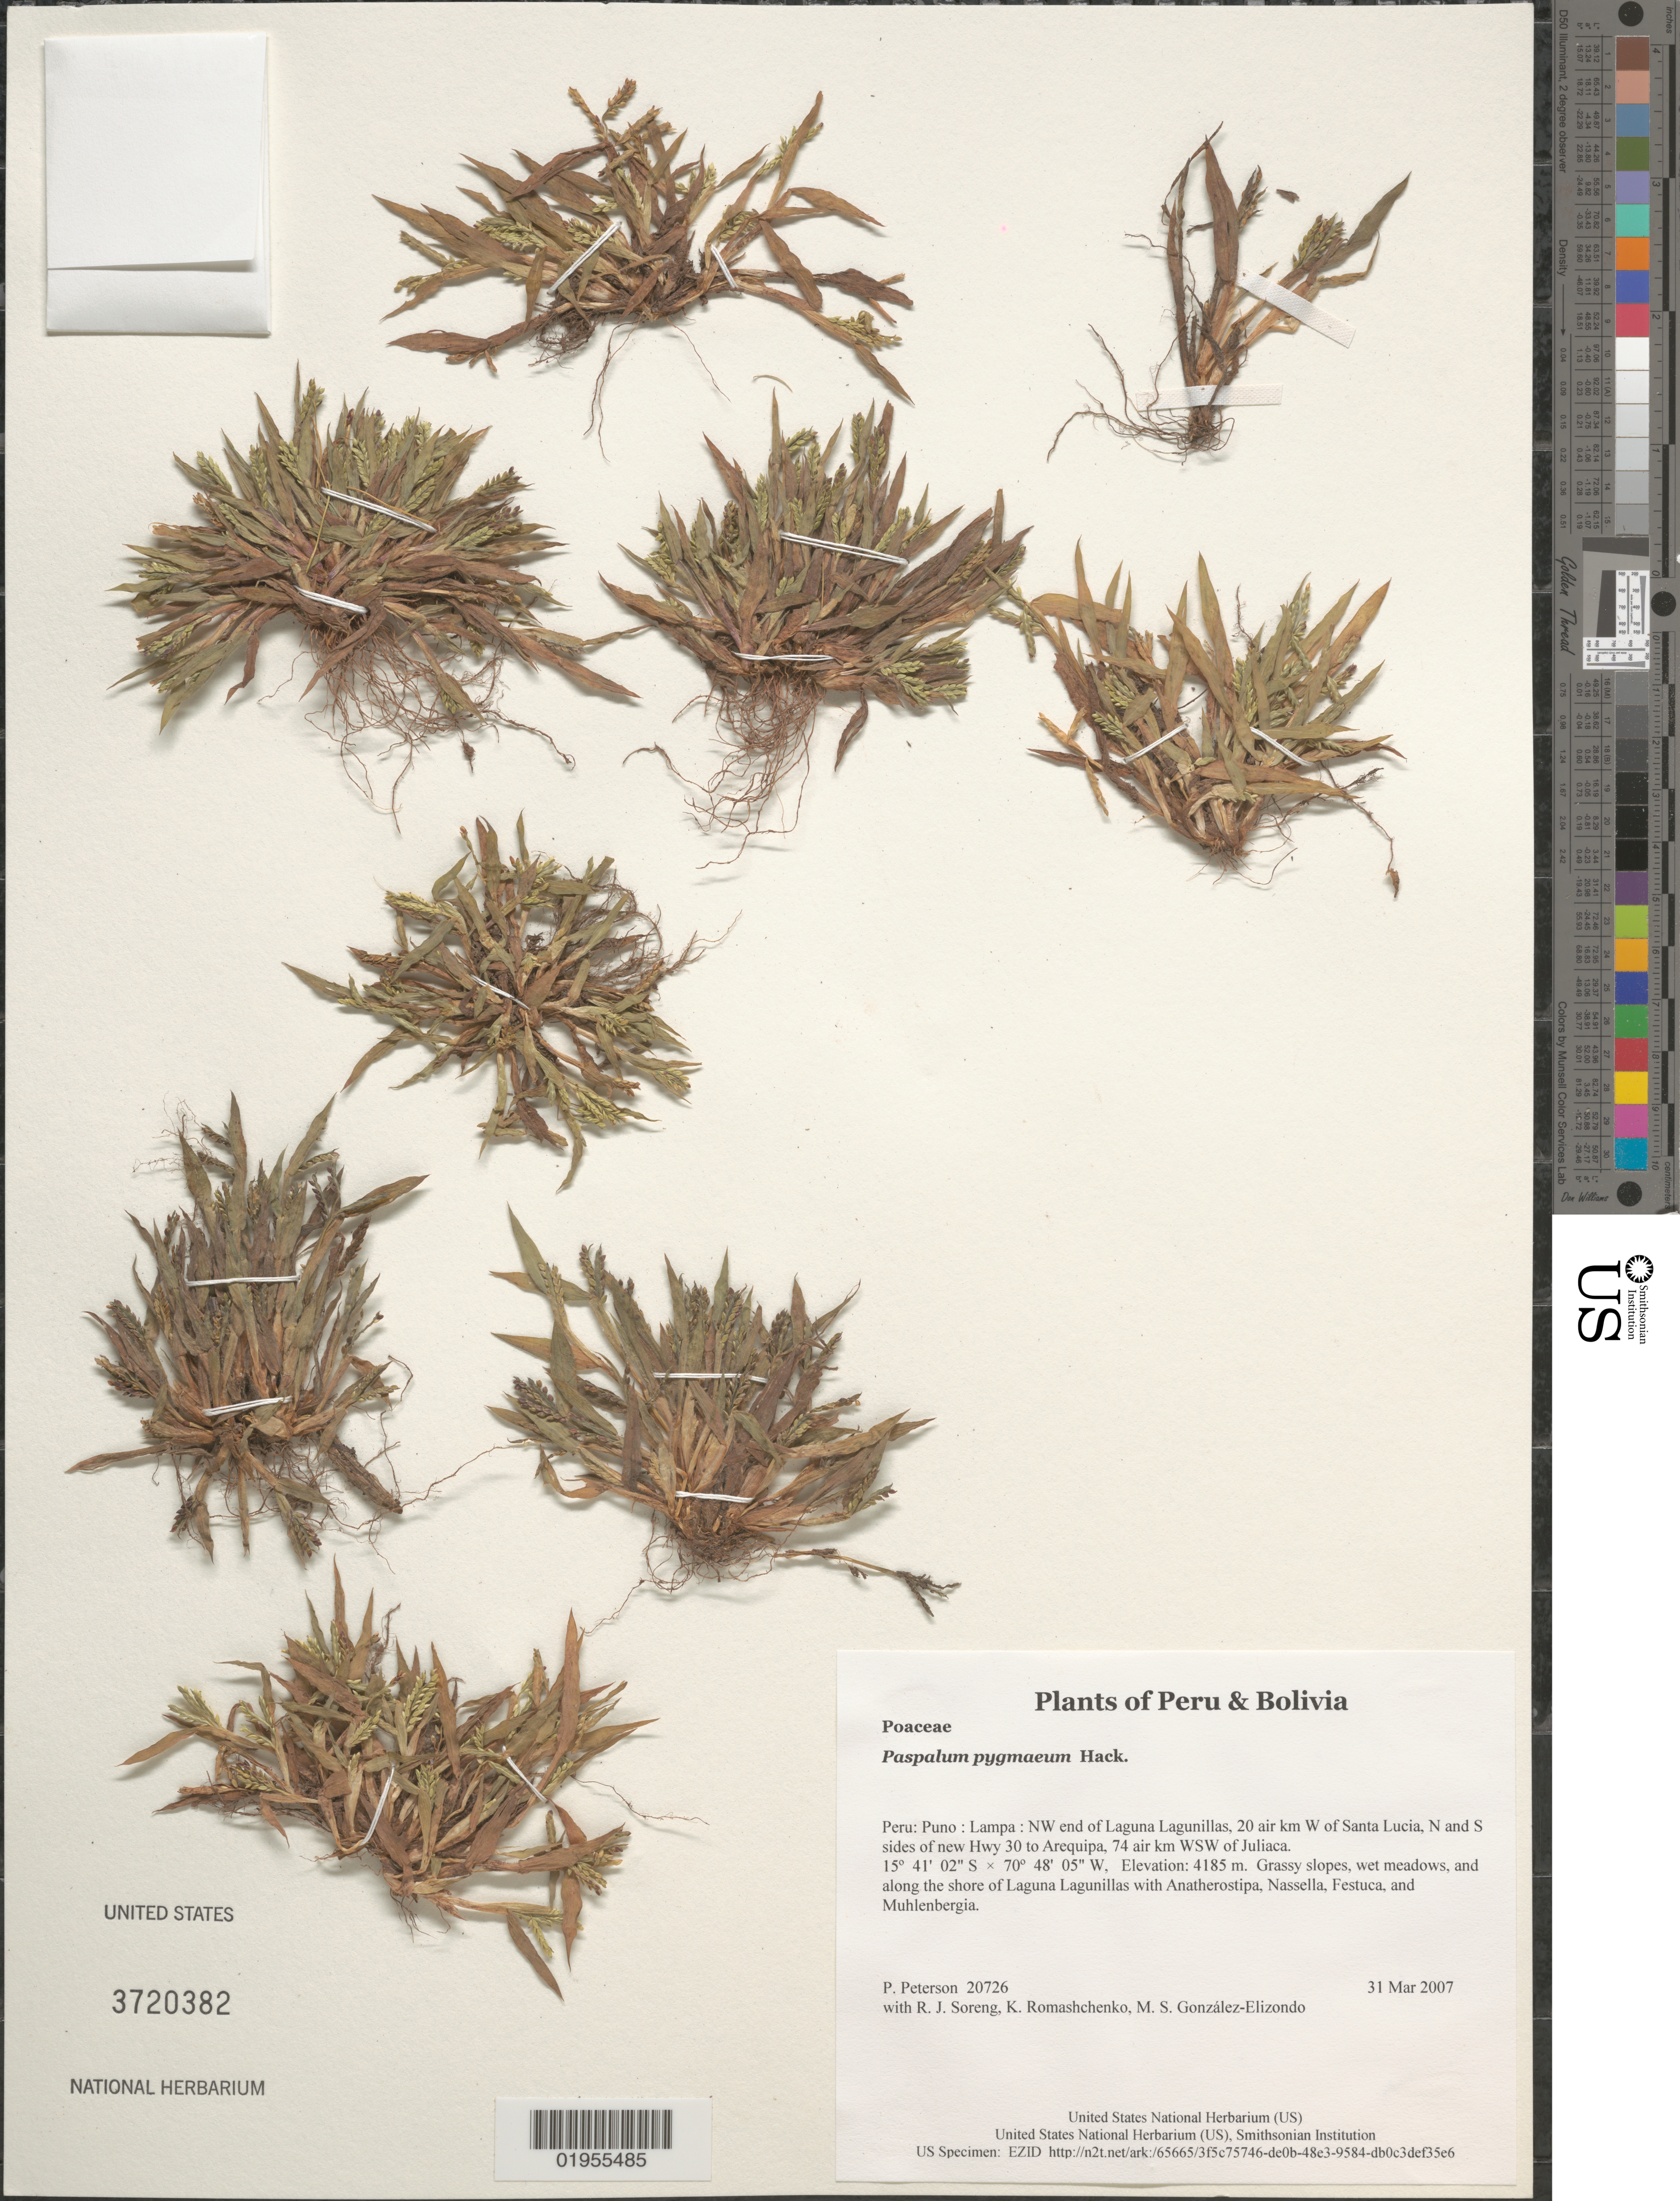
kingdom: Plantae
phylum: Tracheophyta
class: Liliopsida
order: Poales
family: Poaceae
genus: Paspalum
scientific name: Paspalum pygmaeum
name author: Hack.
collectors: P. M. Peterson, R. J. Soreng, K. Romashchenko & M. S. González-Elizondo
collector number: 20726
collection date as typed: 31 Mar 2007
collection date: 2007-03-31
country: Peru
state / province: Puno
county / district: Lampa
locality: NW end of Laguna Lagunillas, 20 air km W of Santa Lucia, N and S sides of new Hwy 30 to Arequipa, 74 air km WSW of Juliaca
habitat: Grassy slopes, wet meadows, and along the shore of Laguna Lagunillas with Anatherostipa, Nassella, Festuca, and Muhlenbergia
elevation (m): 4185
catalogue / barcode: US 3720382